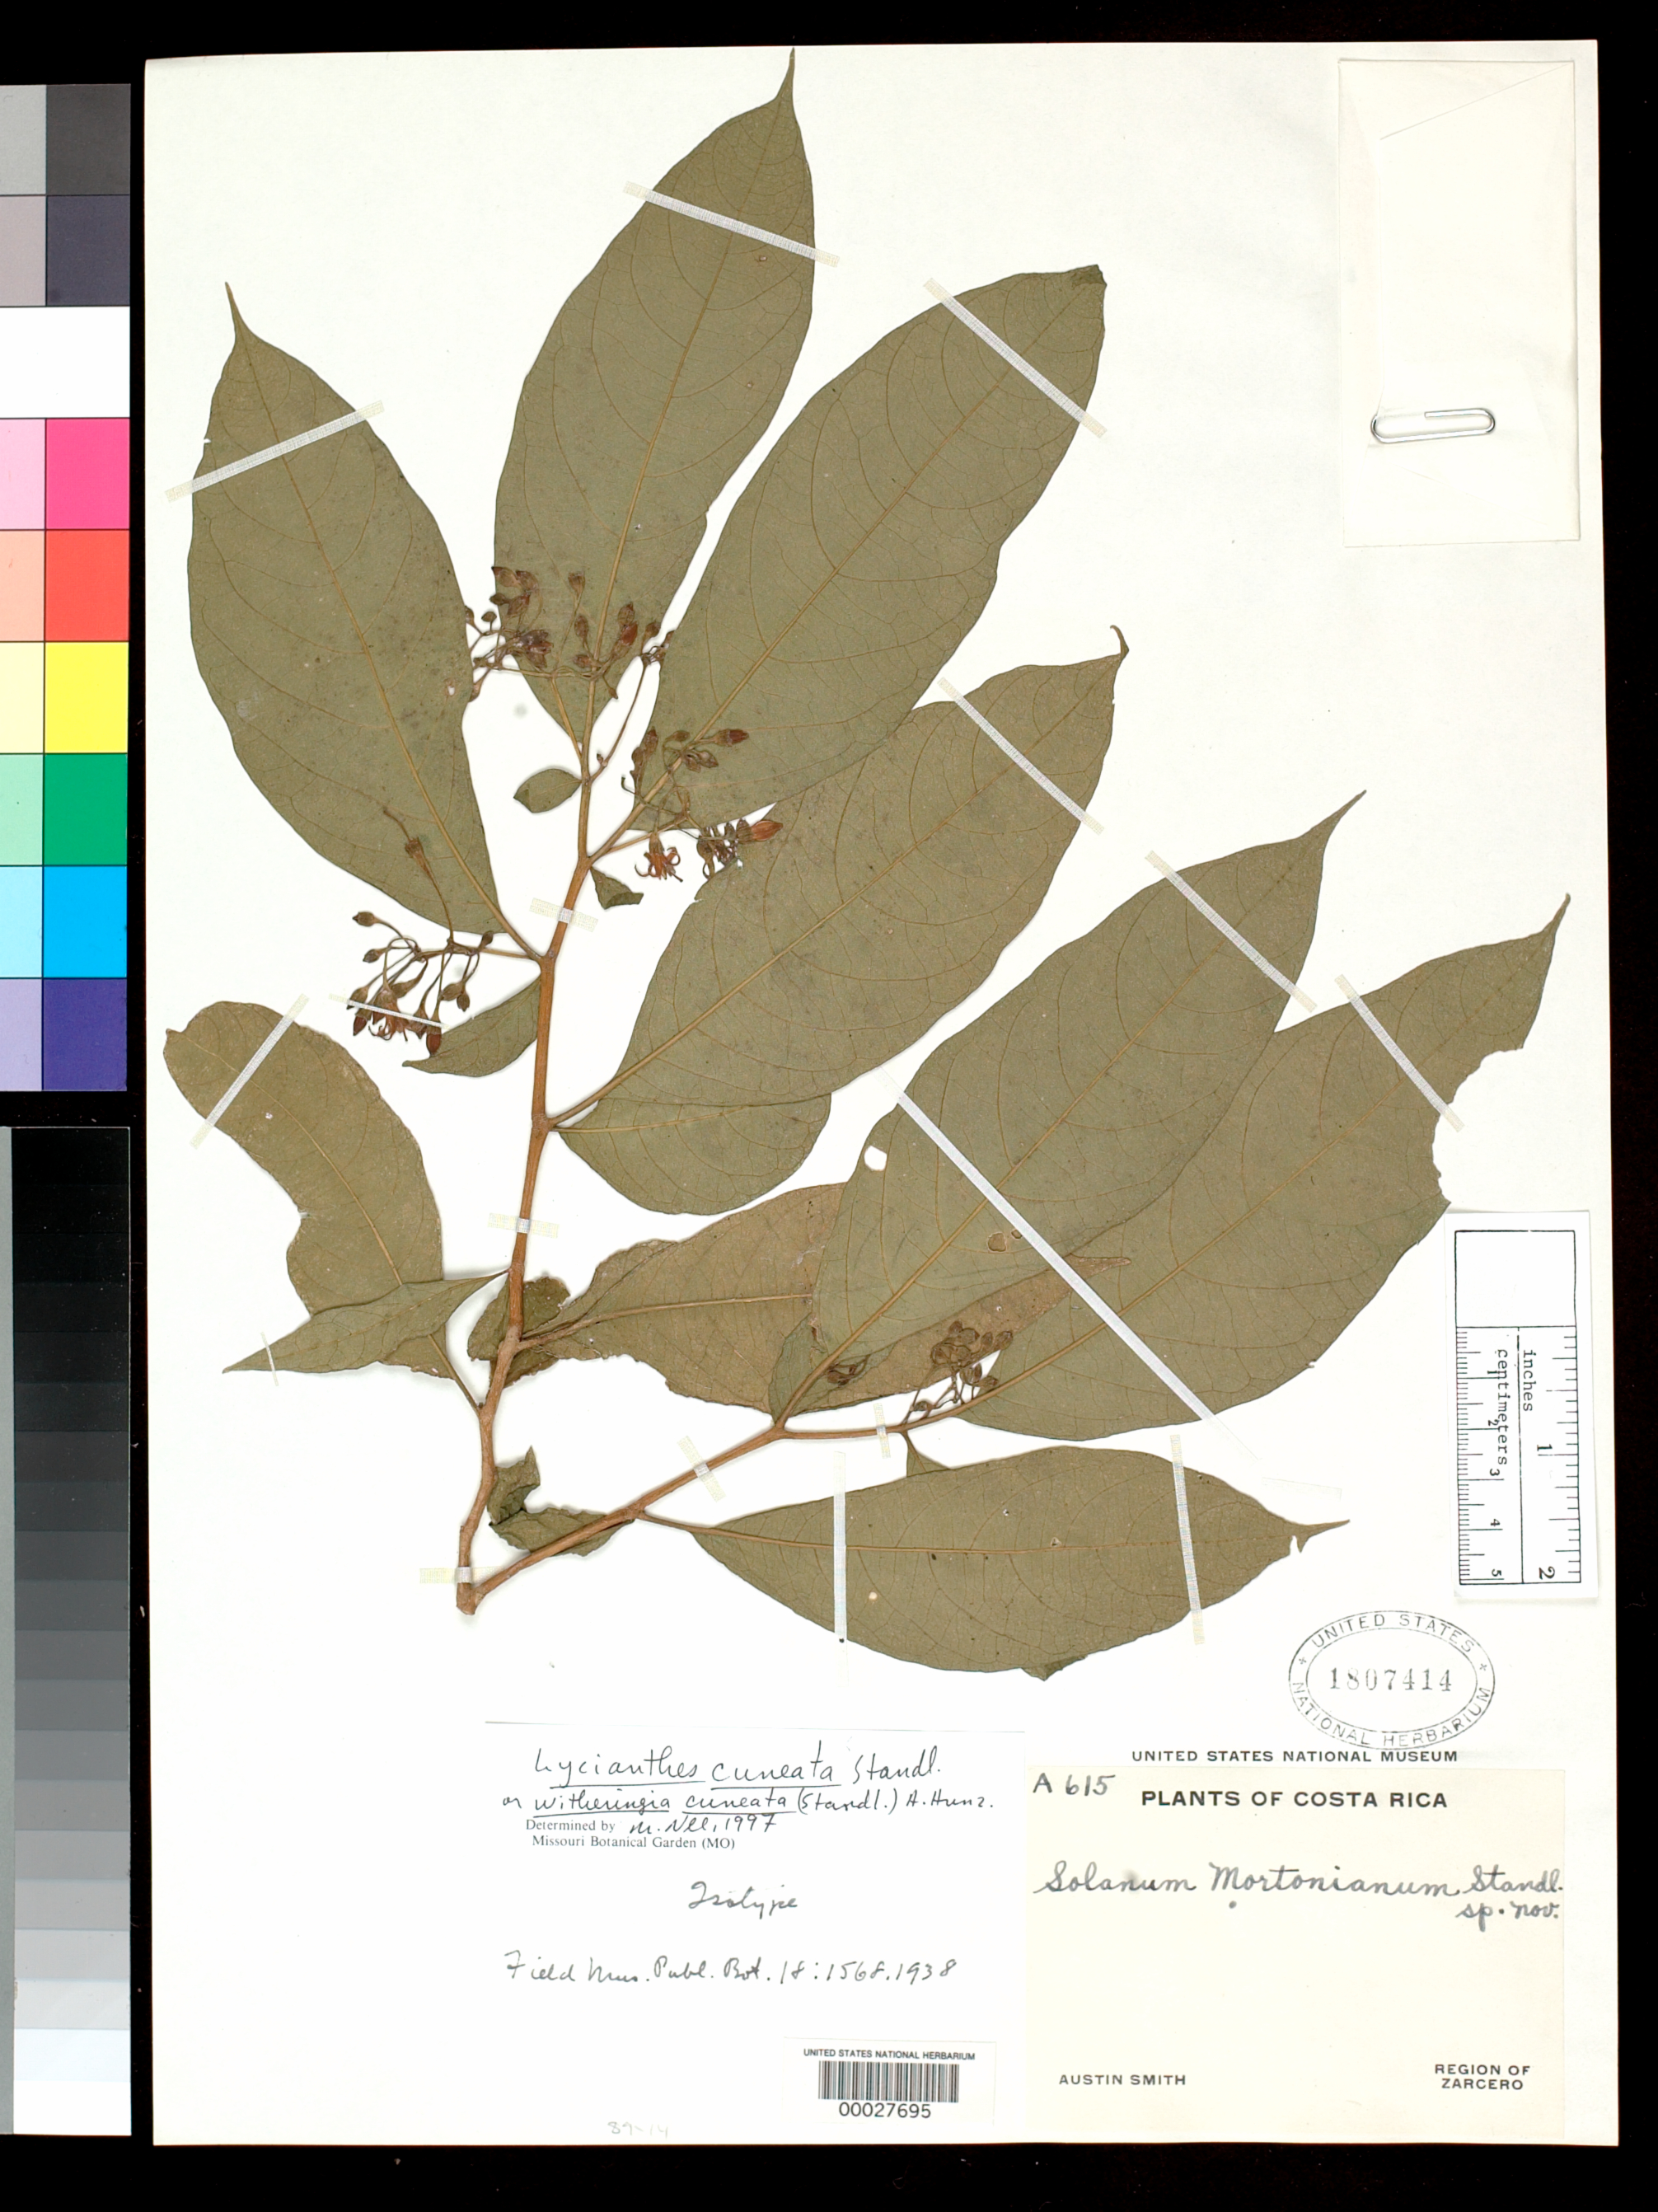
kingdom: Plantae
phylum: Tracheophyta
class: Magnoliopsida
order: Solanales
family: Solanaceae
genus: Solanum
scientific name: Solanum mortonianum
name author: Standl.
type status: Isotype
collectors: Aust P. Smith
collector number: A615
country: Costa Rica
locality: Region of Zarcero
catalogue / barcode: US 1807414